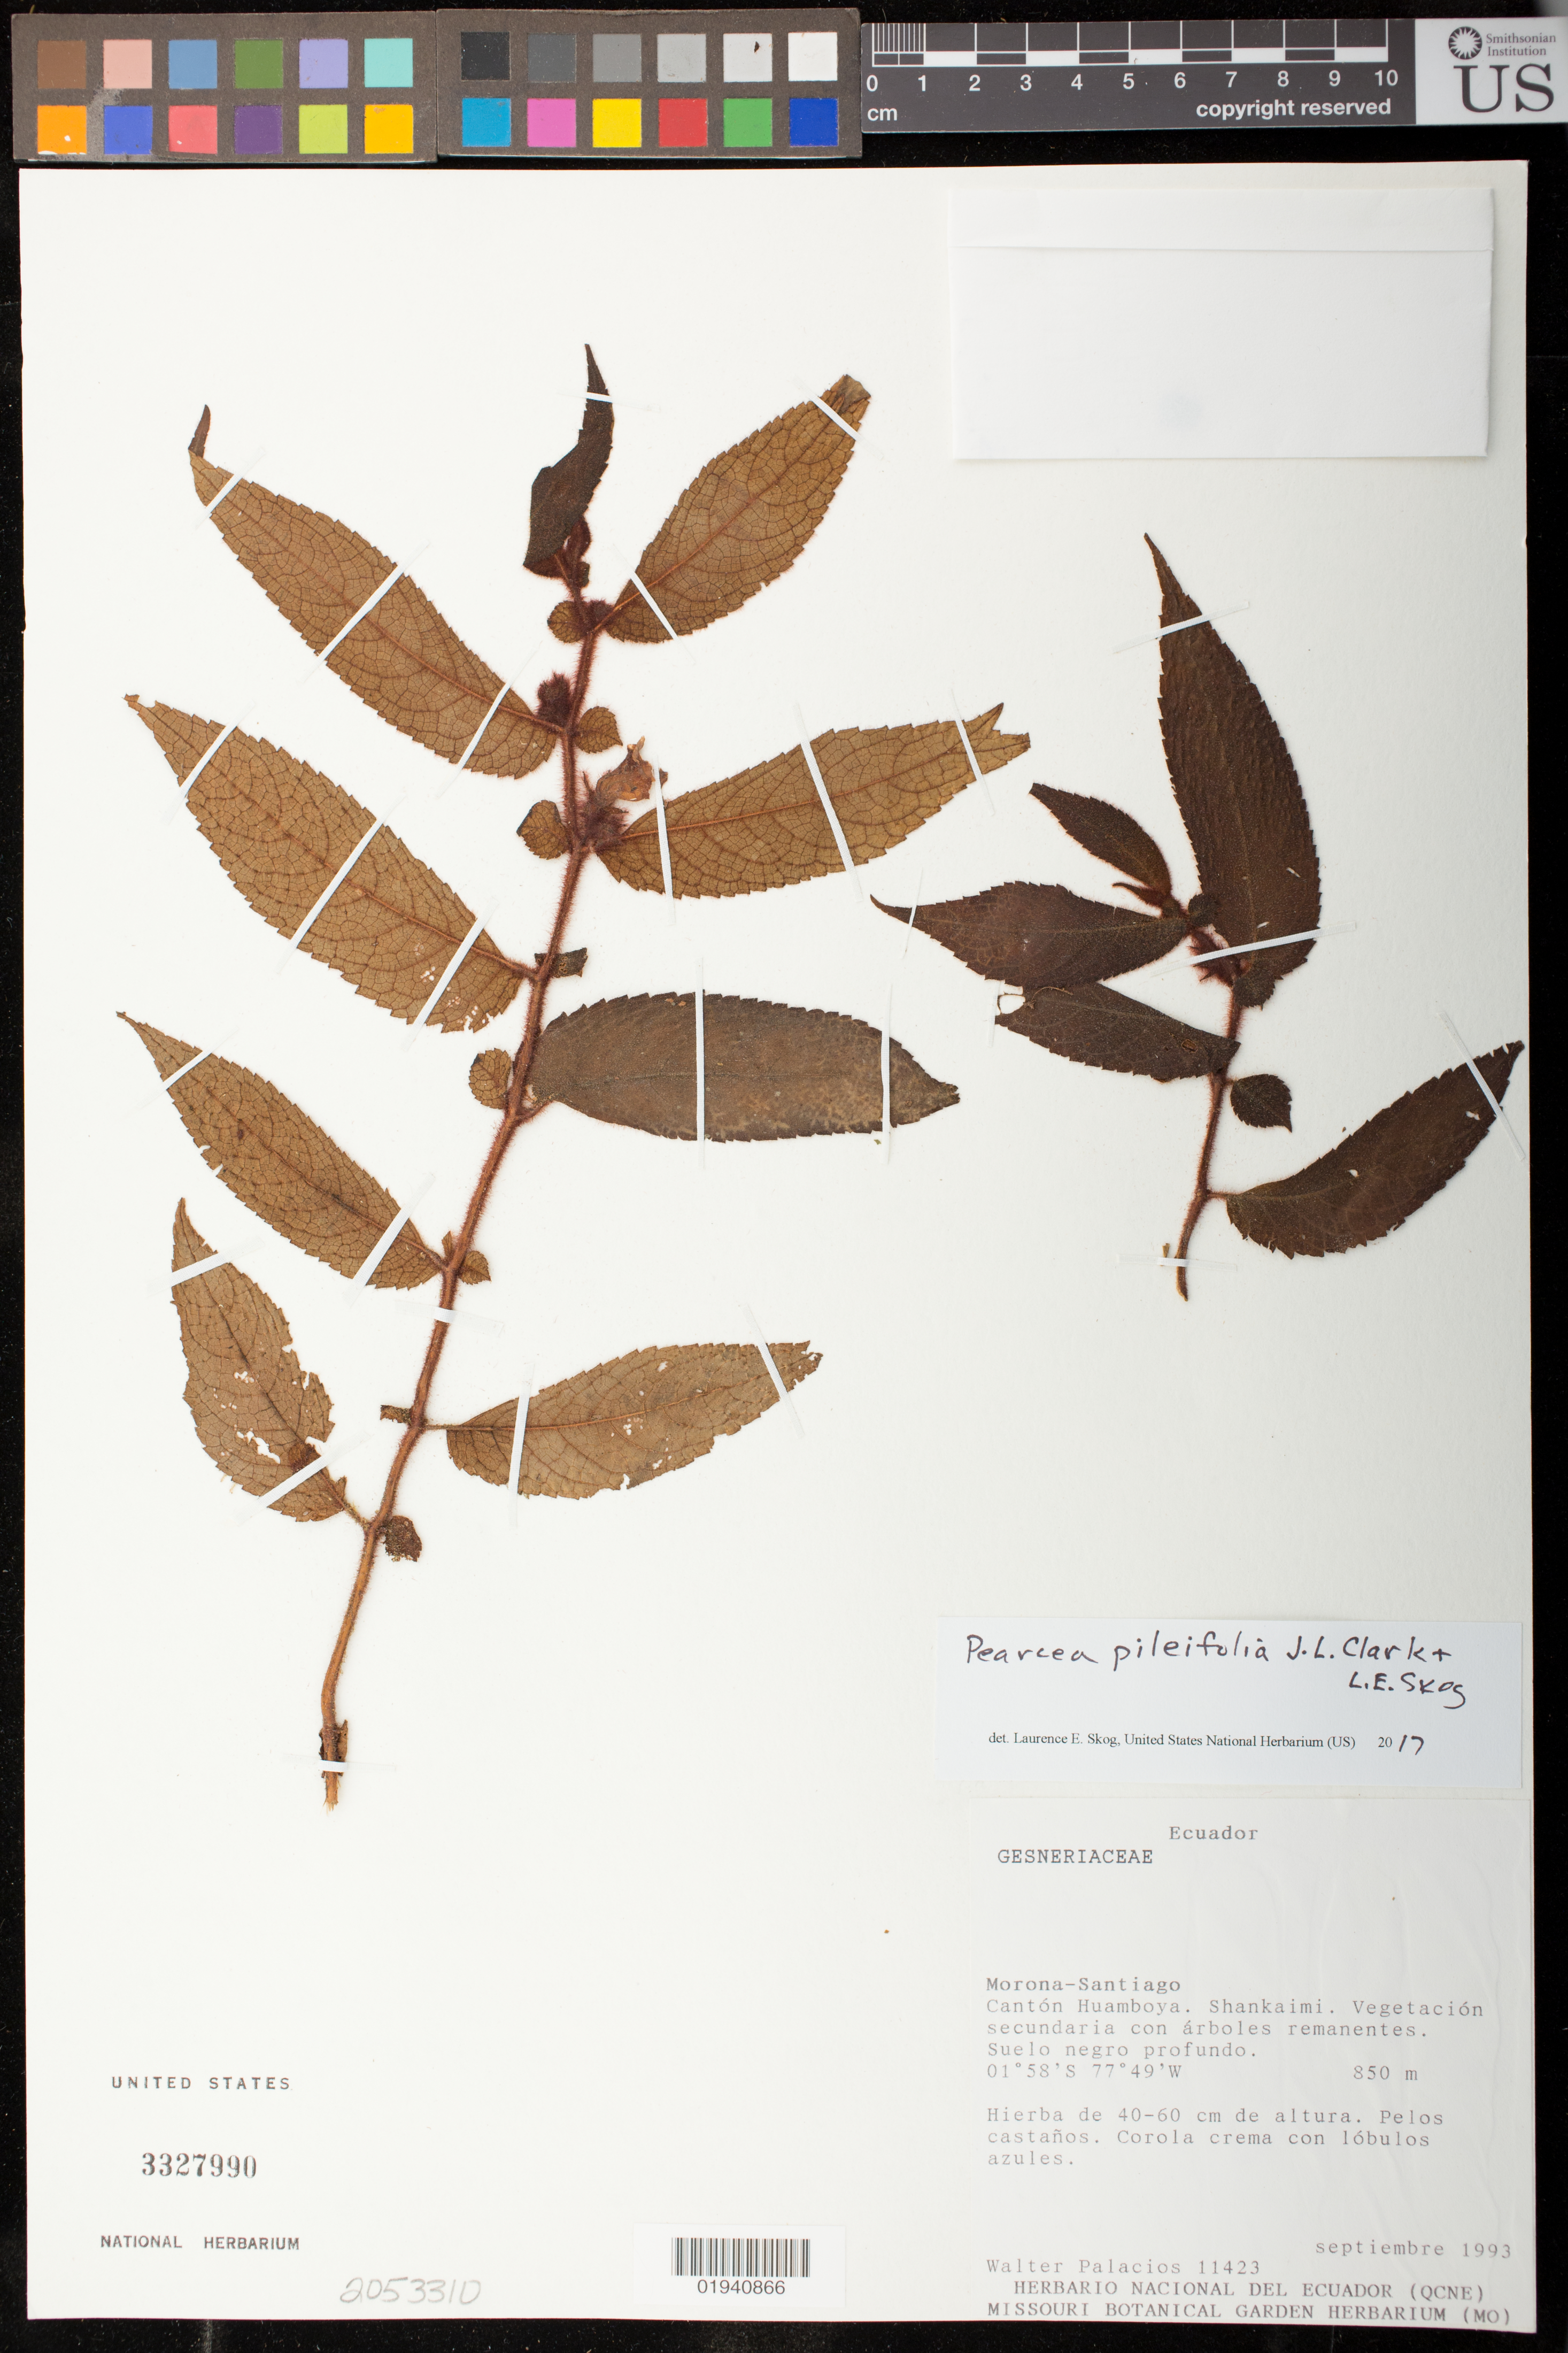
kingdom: Plantae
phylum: Tracheophyta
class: Magnoliopsida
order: Lamiales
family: Gesneriaceae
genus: Pearcea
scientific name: Pearcea pileifolia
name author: J.L. Clark & L.E. Skog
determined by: Skog, Laurence E.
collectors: W. Palacios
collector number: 11423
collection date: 1993-09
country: Ecuador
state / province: Morona-Santiago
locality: Canton Huamboya, Shankaimi, Suelo negro profundo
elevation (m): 850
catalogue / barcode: US 3327990